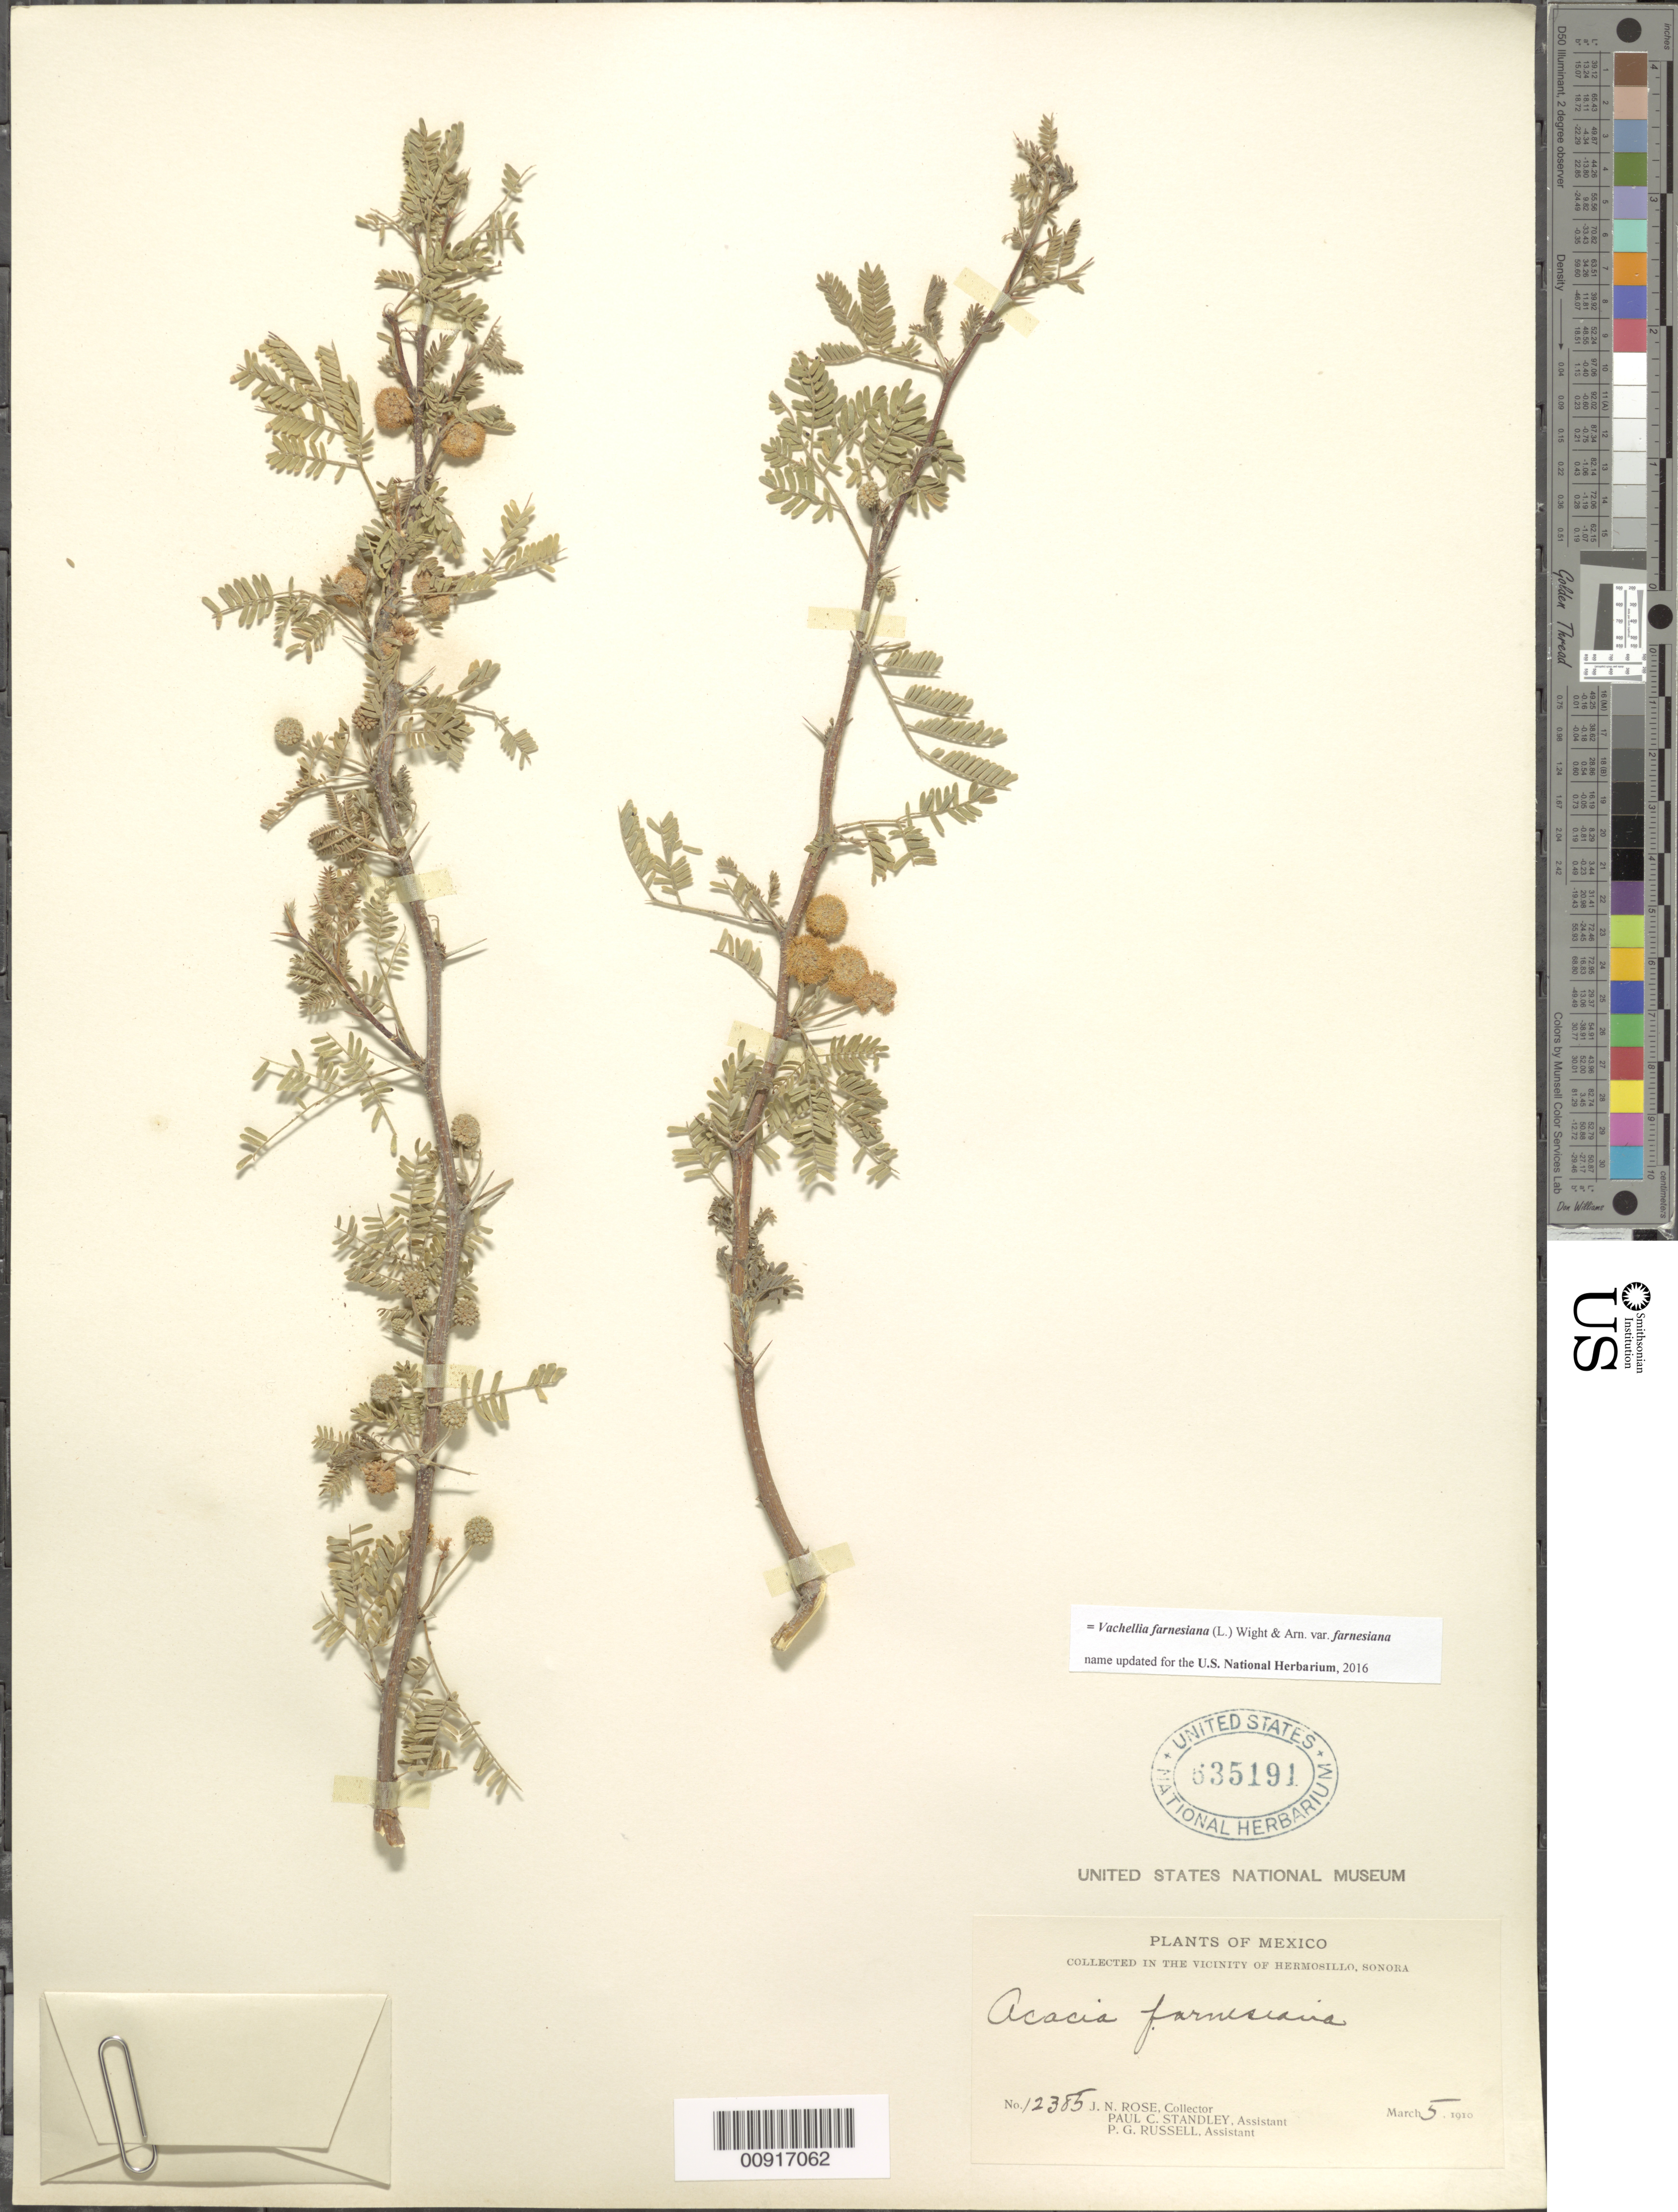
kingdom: Plantae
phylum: Tracheophyta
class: Magnoliopsida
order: Fabales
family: Fabaceae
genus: Vachellia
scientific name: Vachellia farnesiana var. farnesiana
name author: (L.) Wight & Arn.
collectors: J. N. Rose, P. C. Standley & P. G. Russell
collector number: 12385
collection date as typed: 05 Mar 1910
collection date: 1910-03-05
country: Mexico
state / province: Sonora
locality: In the vicinity of Hermosillo, Sonora.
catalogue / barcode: US 635191